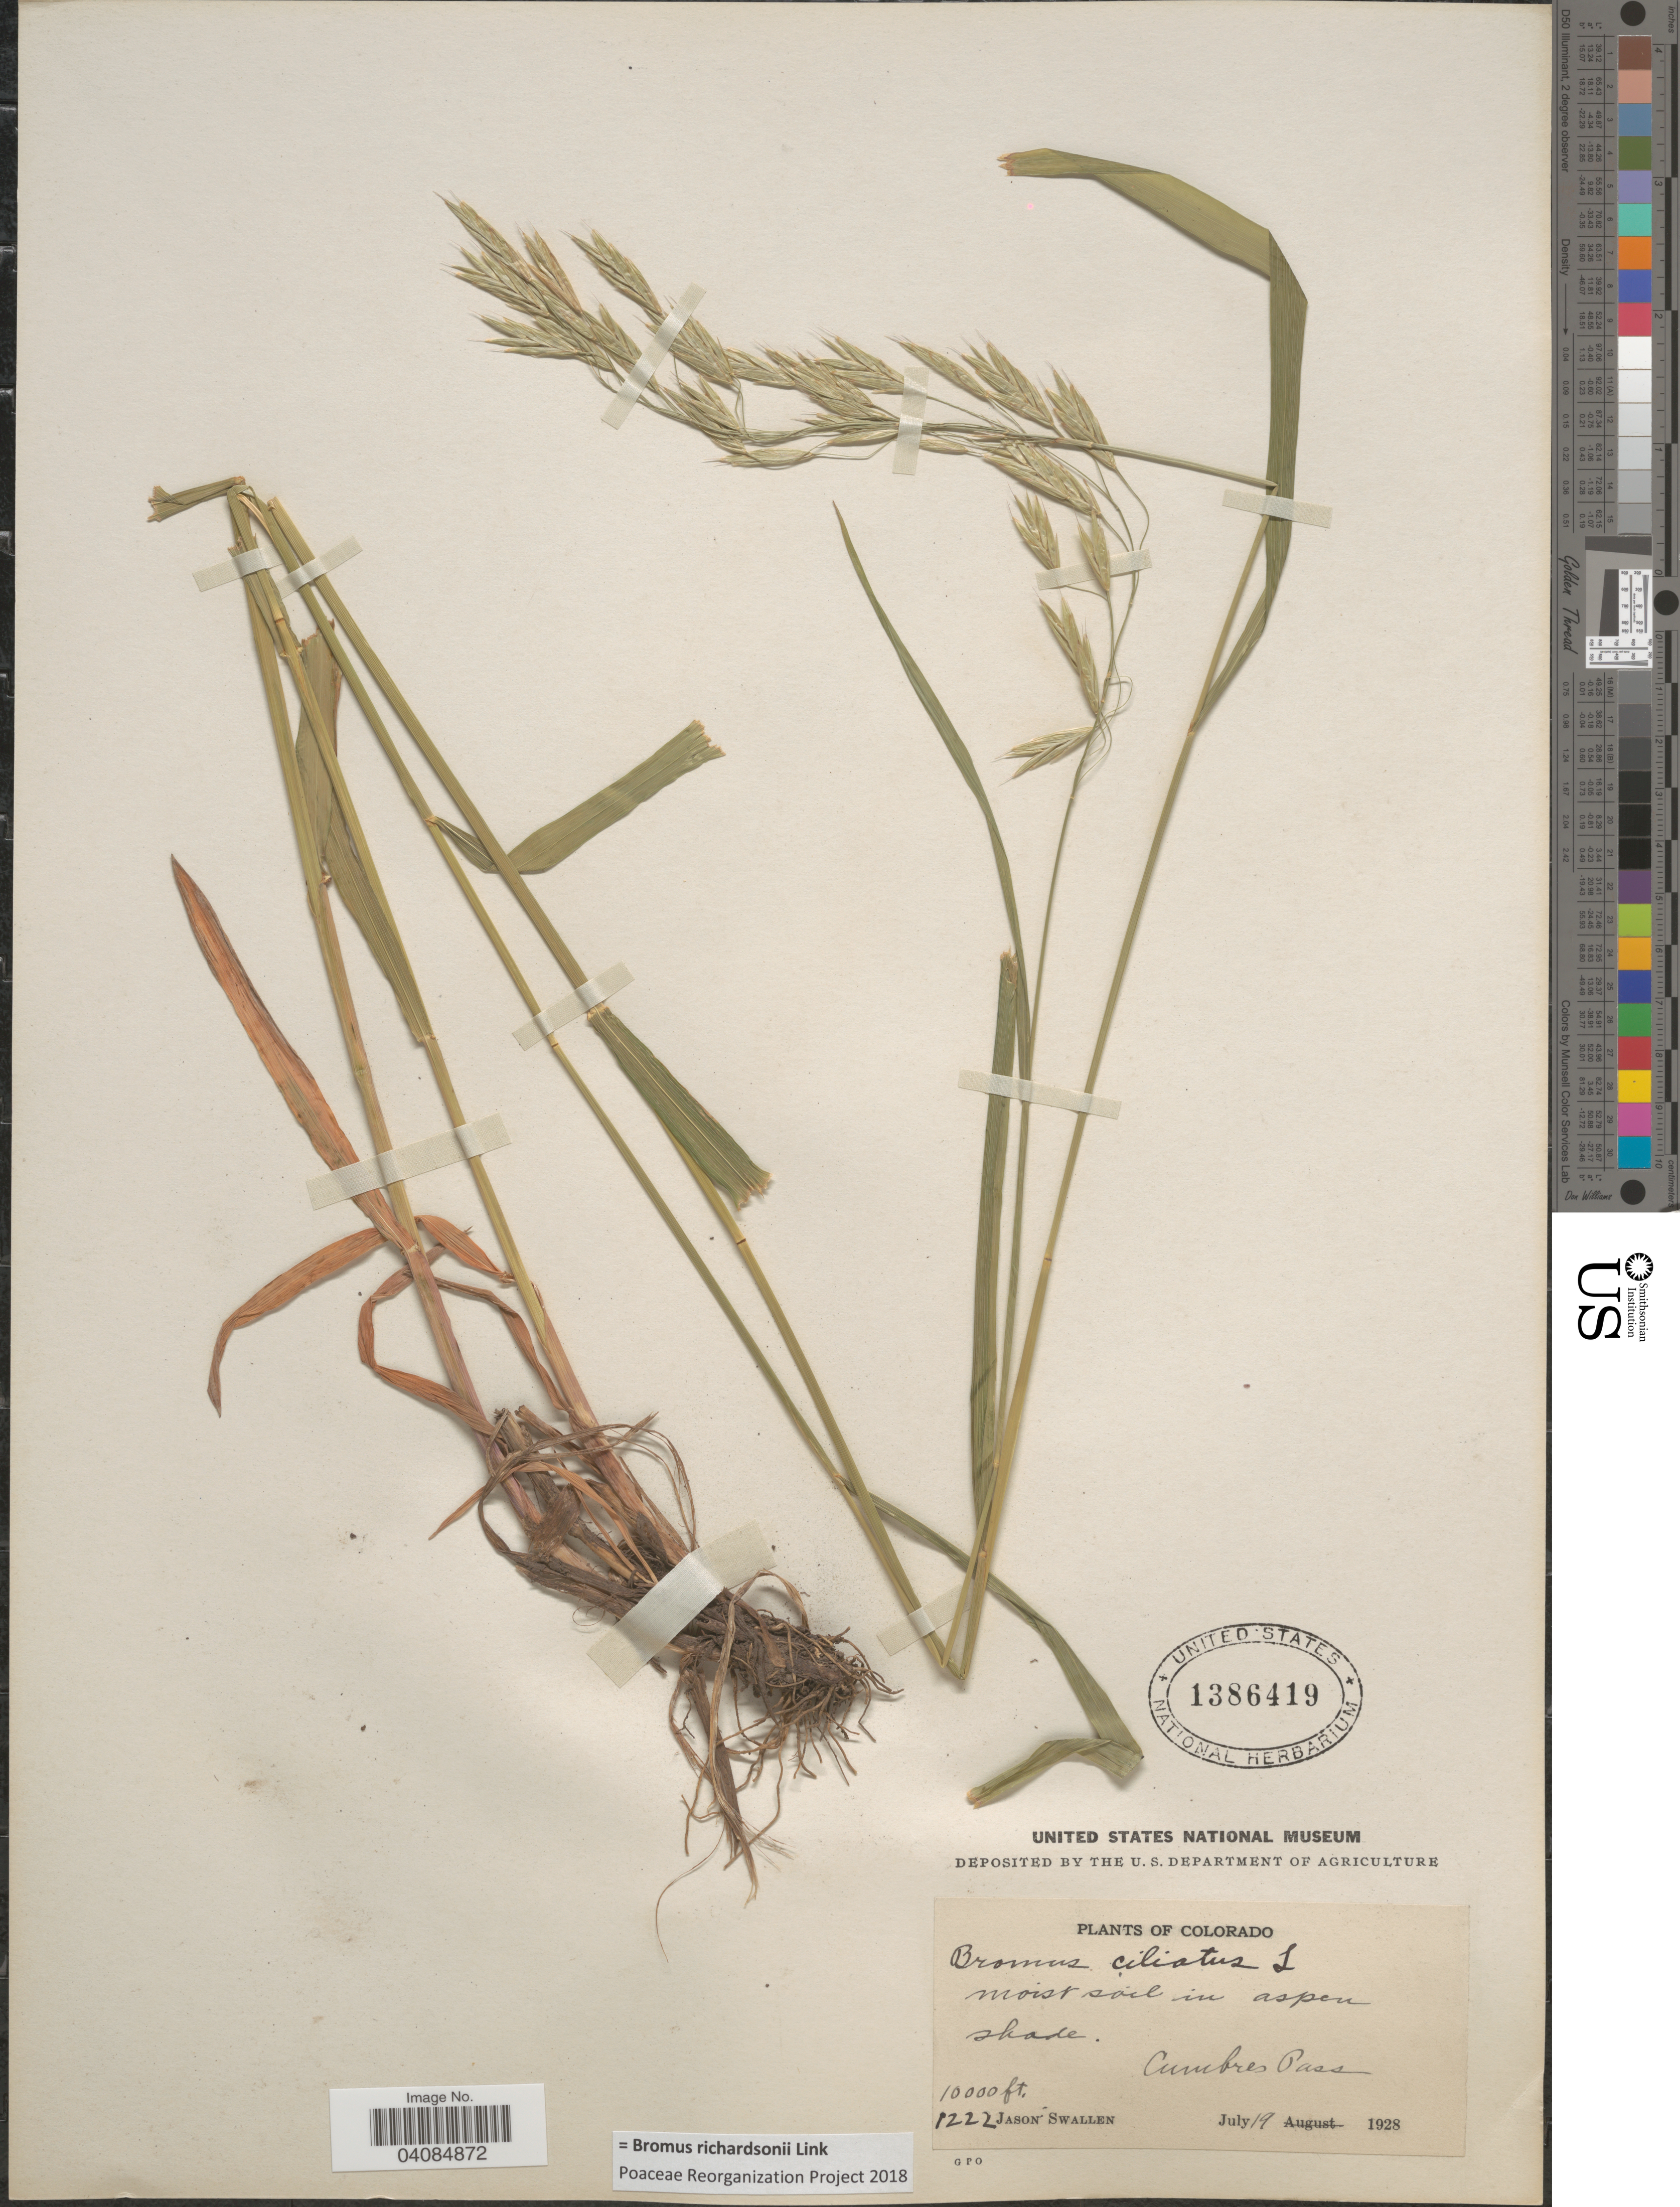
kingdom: Plantae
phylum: Tracheophyta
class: Liliopsida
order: Poales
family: Poaceae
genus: Bromus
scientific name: Bromus racemosus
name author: L.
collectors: J. R. Swallen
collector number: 1222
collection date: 1928-07-19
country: United States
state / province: Colorado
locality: Moist soil in aspen shade. Cumbres Pass.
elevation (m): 3048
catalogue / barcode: US 1386419